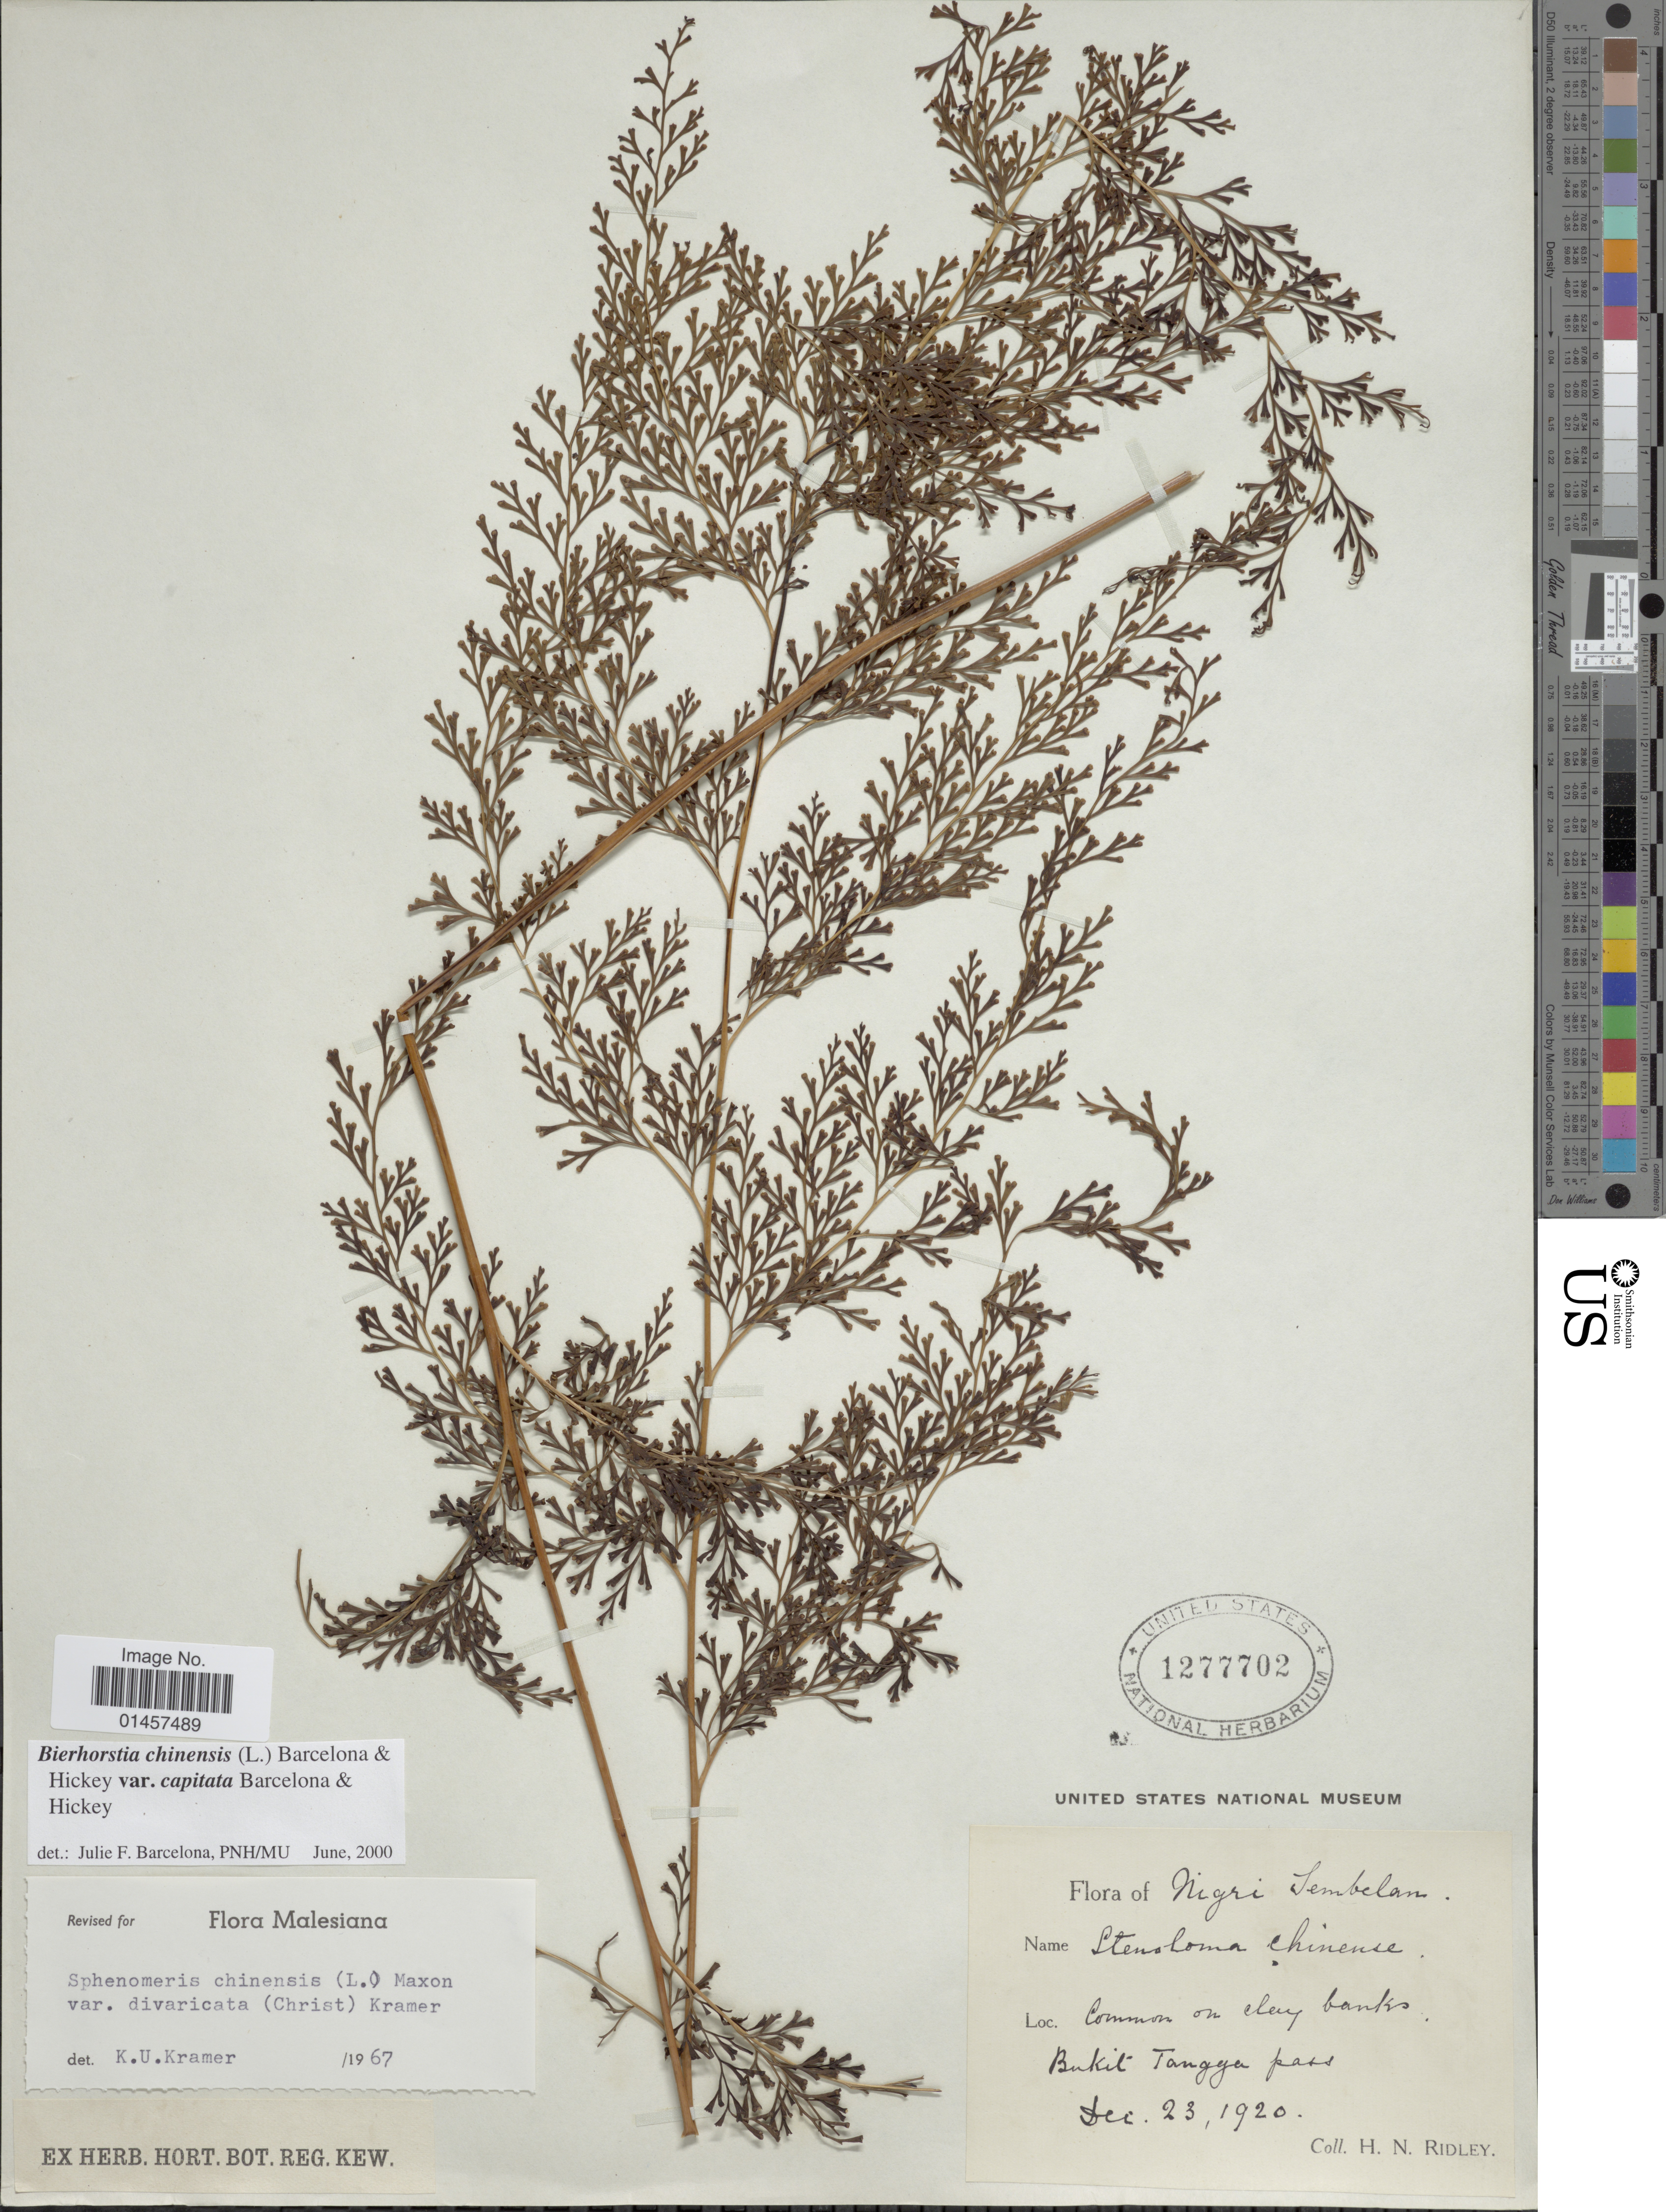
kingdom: Plantae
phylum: Tracheophyta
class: Polypodiopsida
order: Polypodiales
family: Lindsaeaceae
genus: Sphenomeris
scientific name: Sphenomeris chinensis var. divaricata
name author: (Christ) K.U. Kramer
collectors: H. N. Ridley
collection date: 1920-12-23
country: Malaysia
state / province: Negeri Sembilan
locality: Nigri Sembelan, Bukit Tangya pass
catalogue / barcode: US 1277702